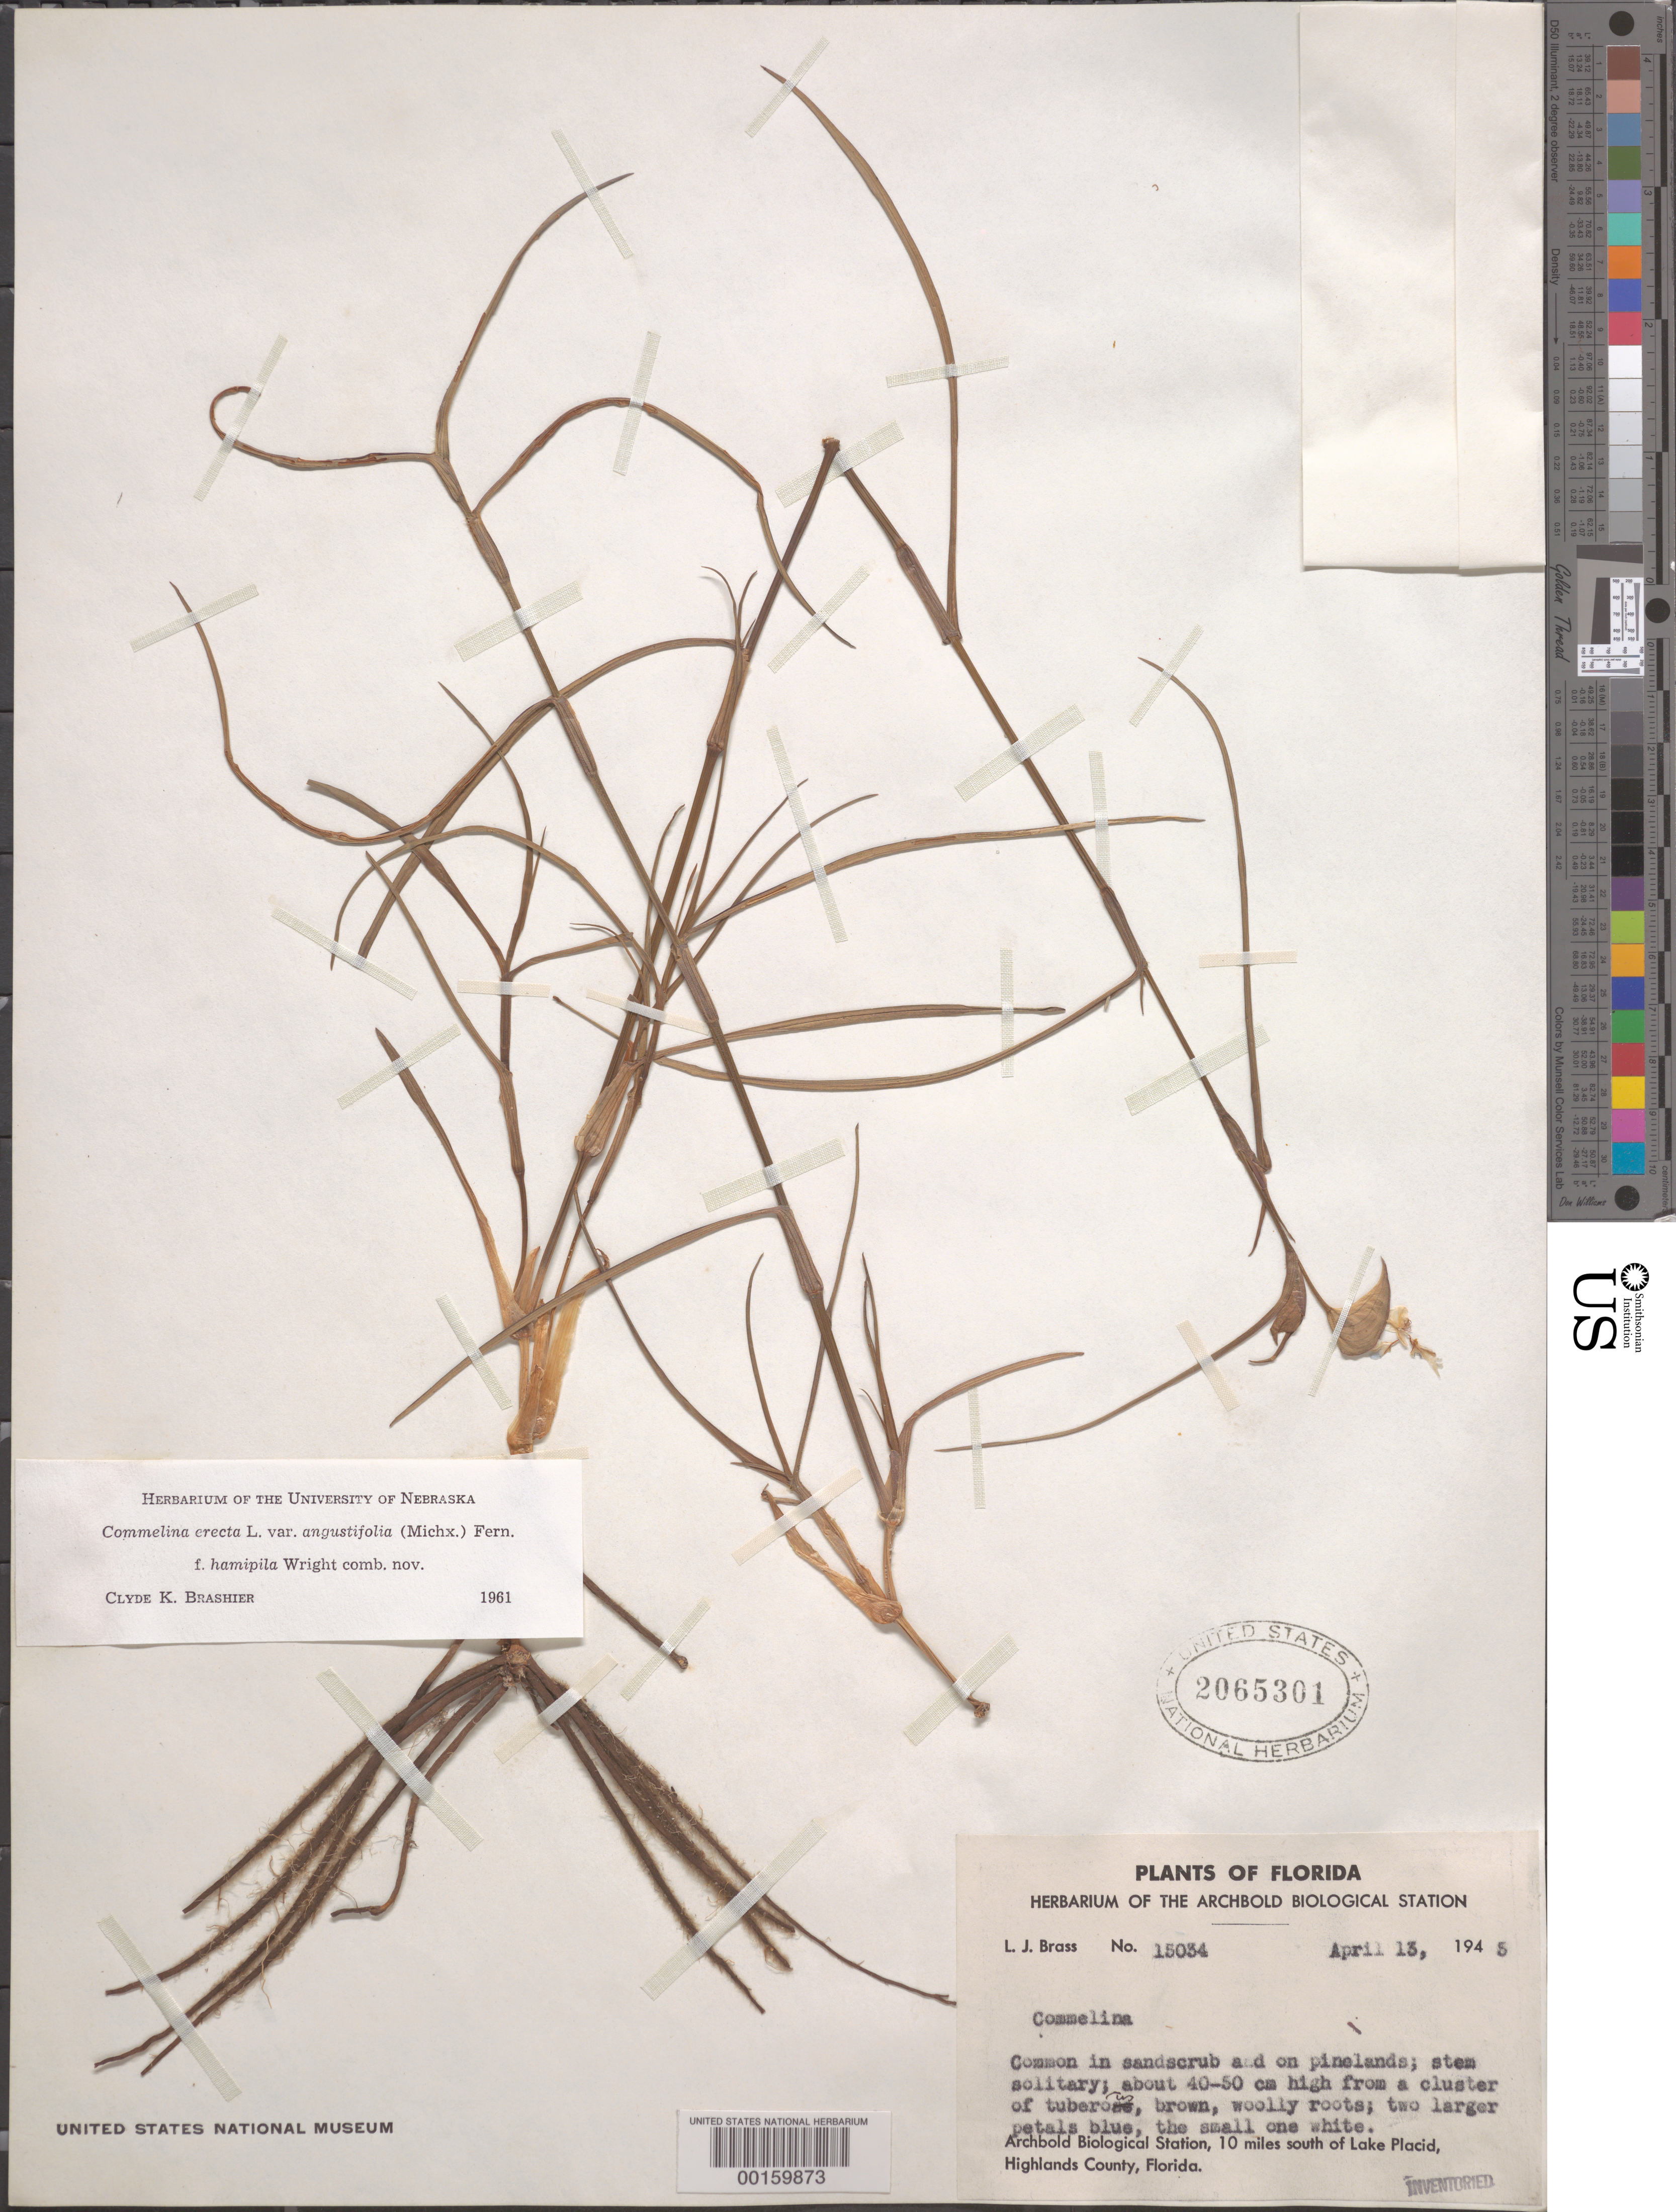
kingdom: Plantae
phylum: Tracheophyta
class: Liliopsida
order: Commelinales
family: Commelinaceae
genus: Commelina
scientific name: Commelina erecta var. angustifolia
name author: (Michx.) Fernald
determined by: Brashier, C. K.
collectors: L. J. Brass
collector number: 15034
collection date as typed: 13 Apr 1945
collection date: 1945-04-13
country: United States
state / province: Florida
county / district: Highlands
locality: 10 mi. s of lake placid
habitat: In sandscrub and on pinelands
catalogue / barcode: US 2065301